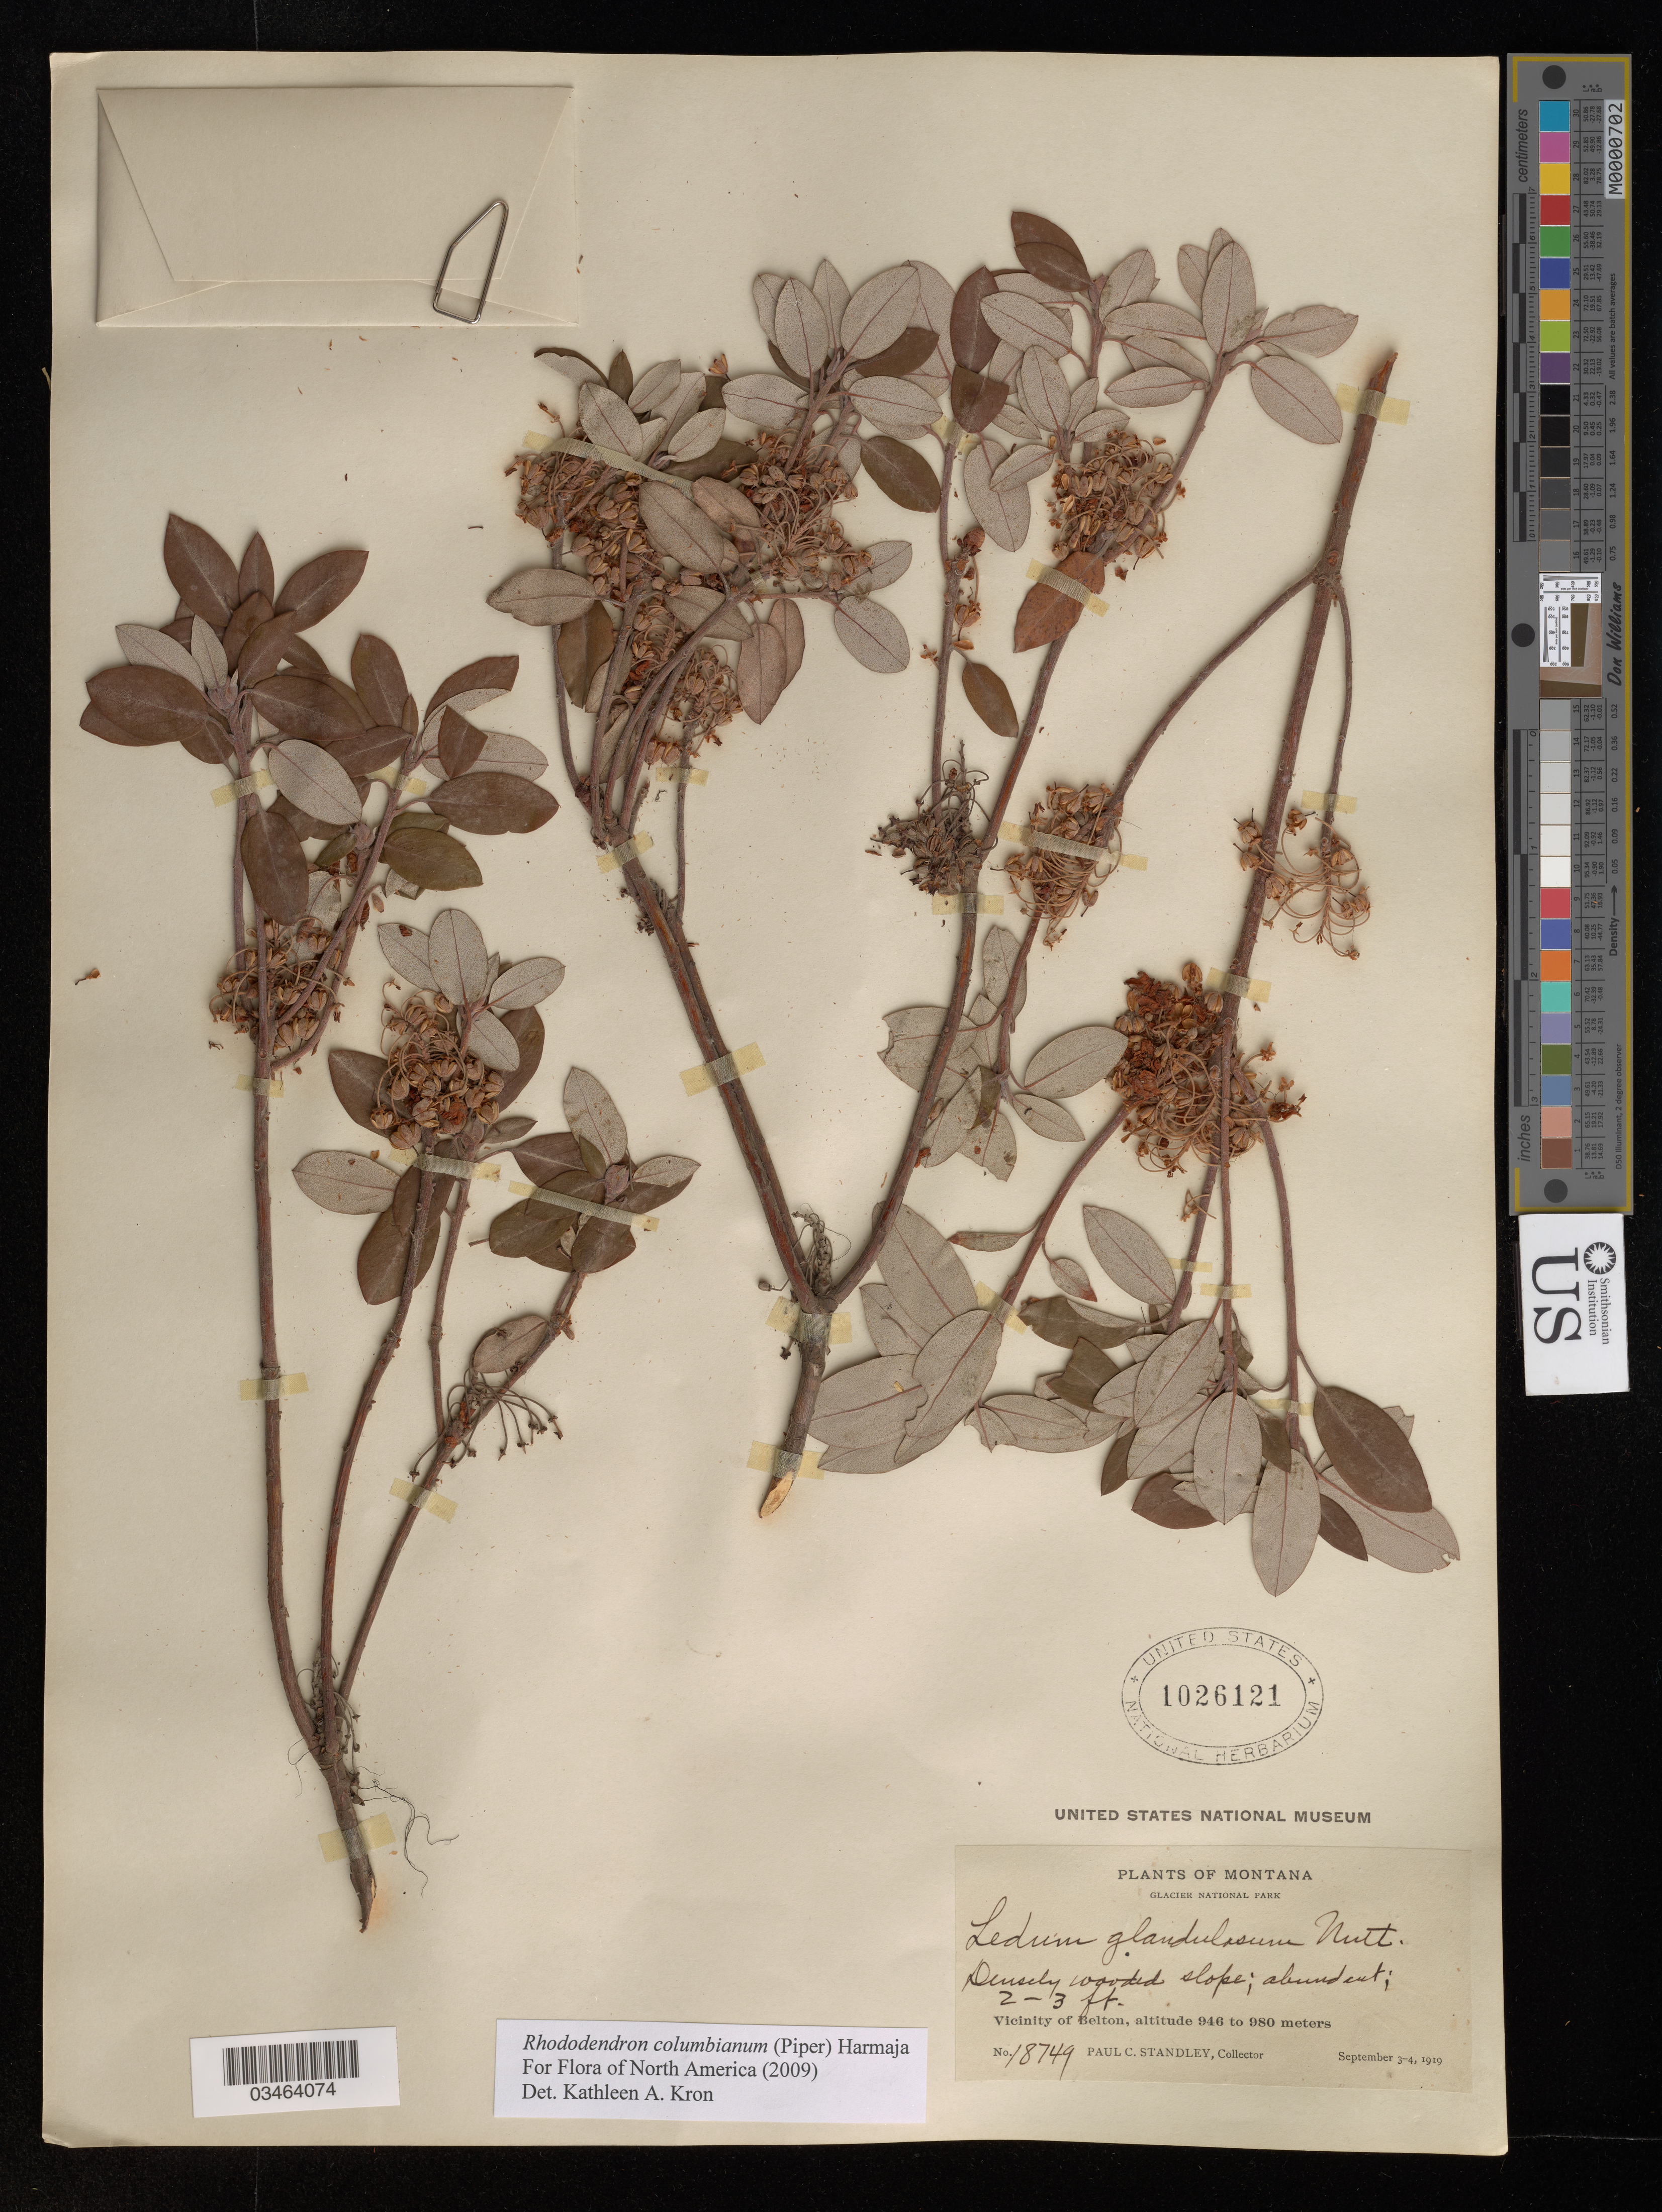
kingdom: Plantae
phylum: Tracheophyta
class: Magnoliopsida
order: Ericales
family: Ericaceae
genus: Rhododendron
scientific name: Rhododendron columbianum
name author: (Piper) Harmaja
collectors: P. C. Standley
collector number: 18749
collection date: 1919-09-03/1919-09-04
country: United States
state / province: Montana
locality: Glacier National Park. Vicinity of Belton.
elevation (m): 946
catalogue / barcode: US 1026121